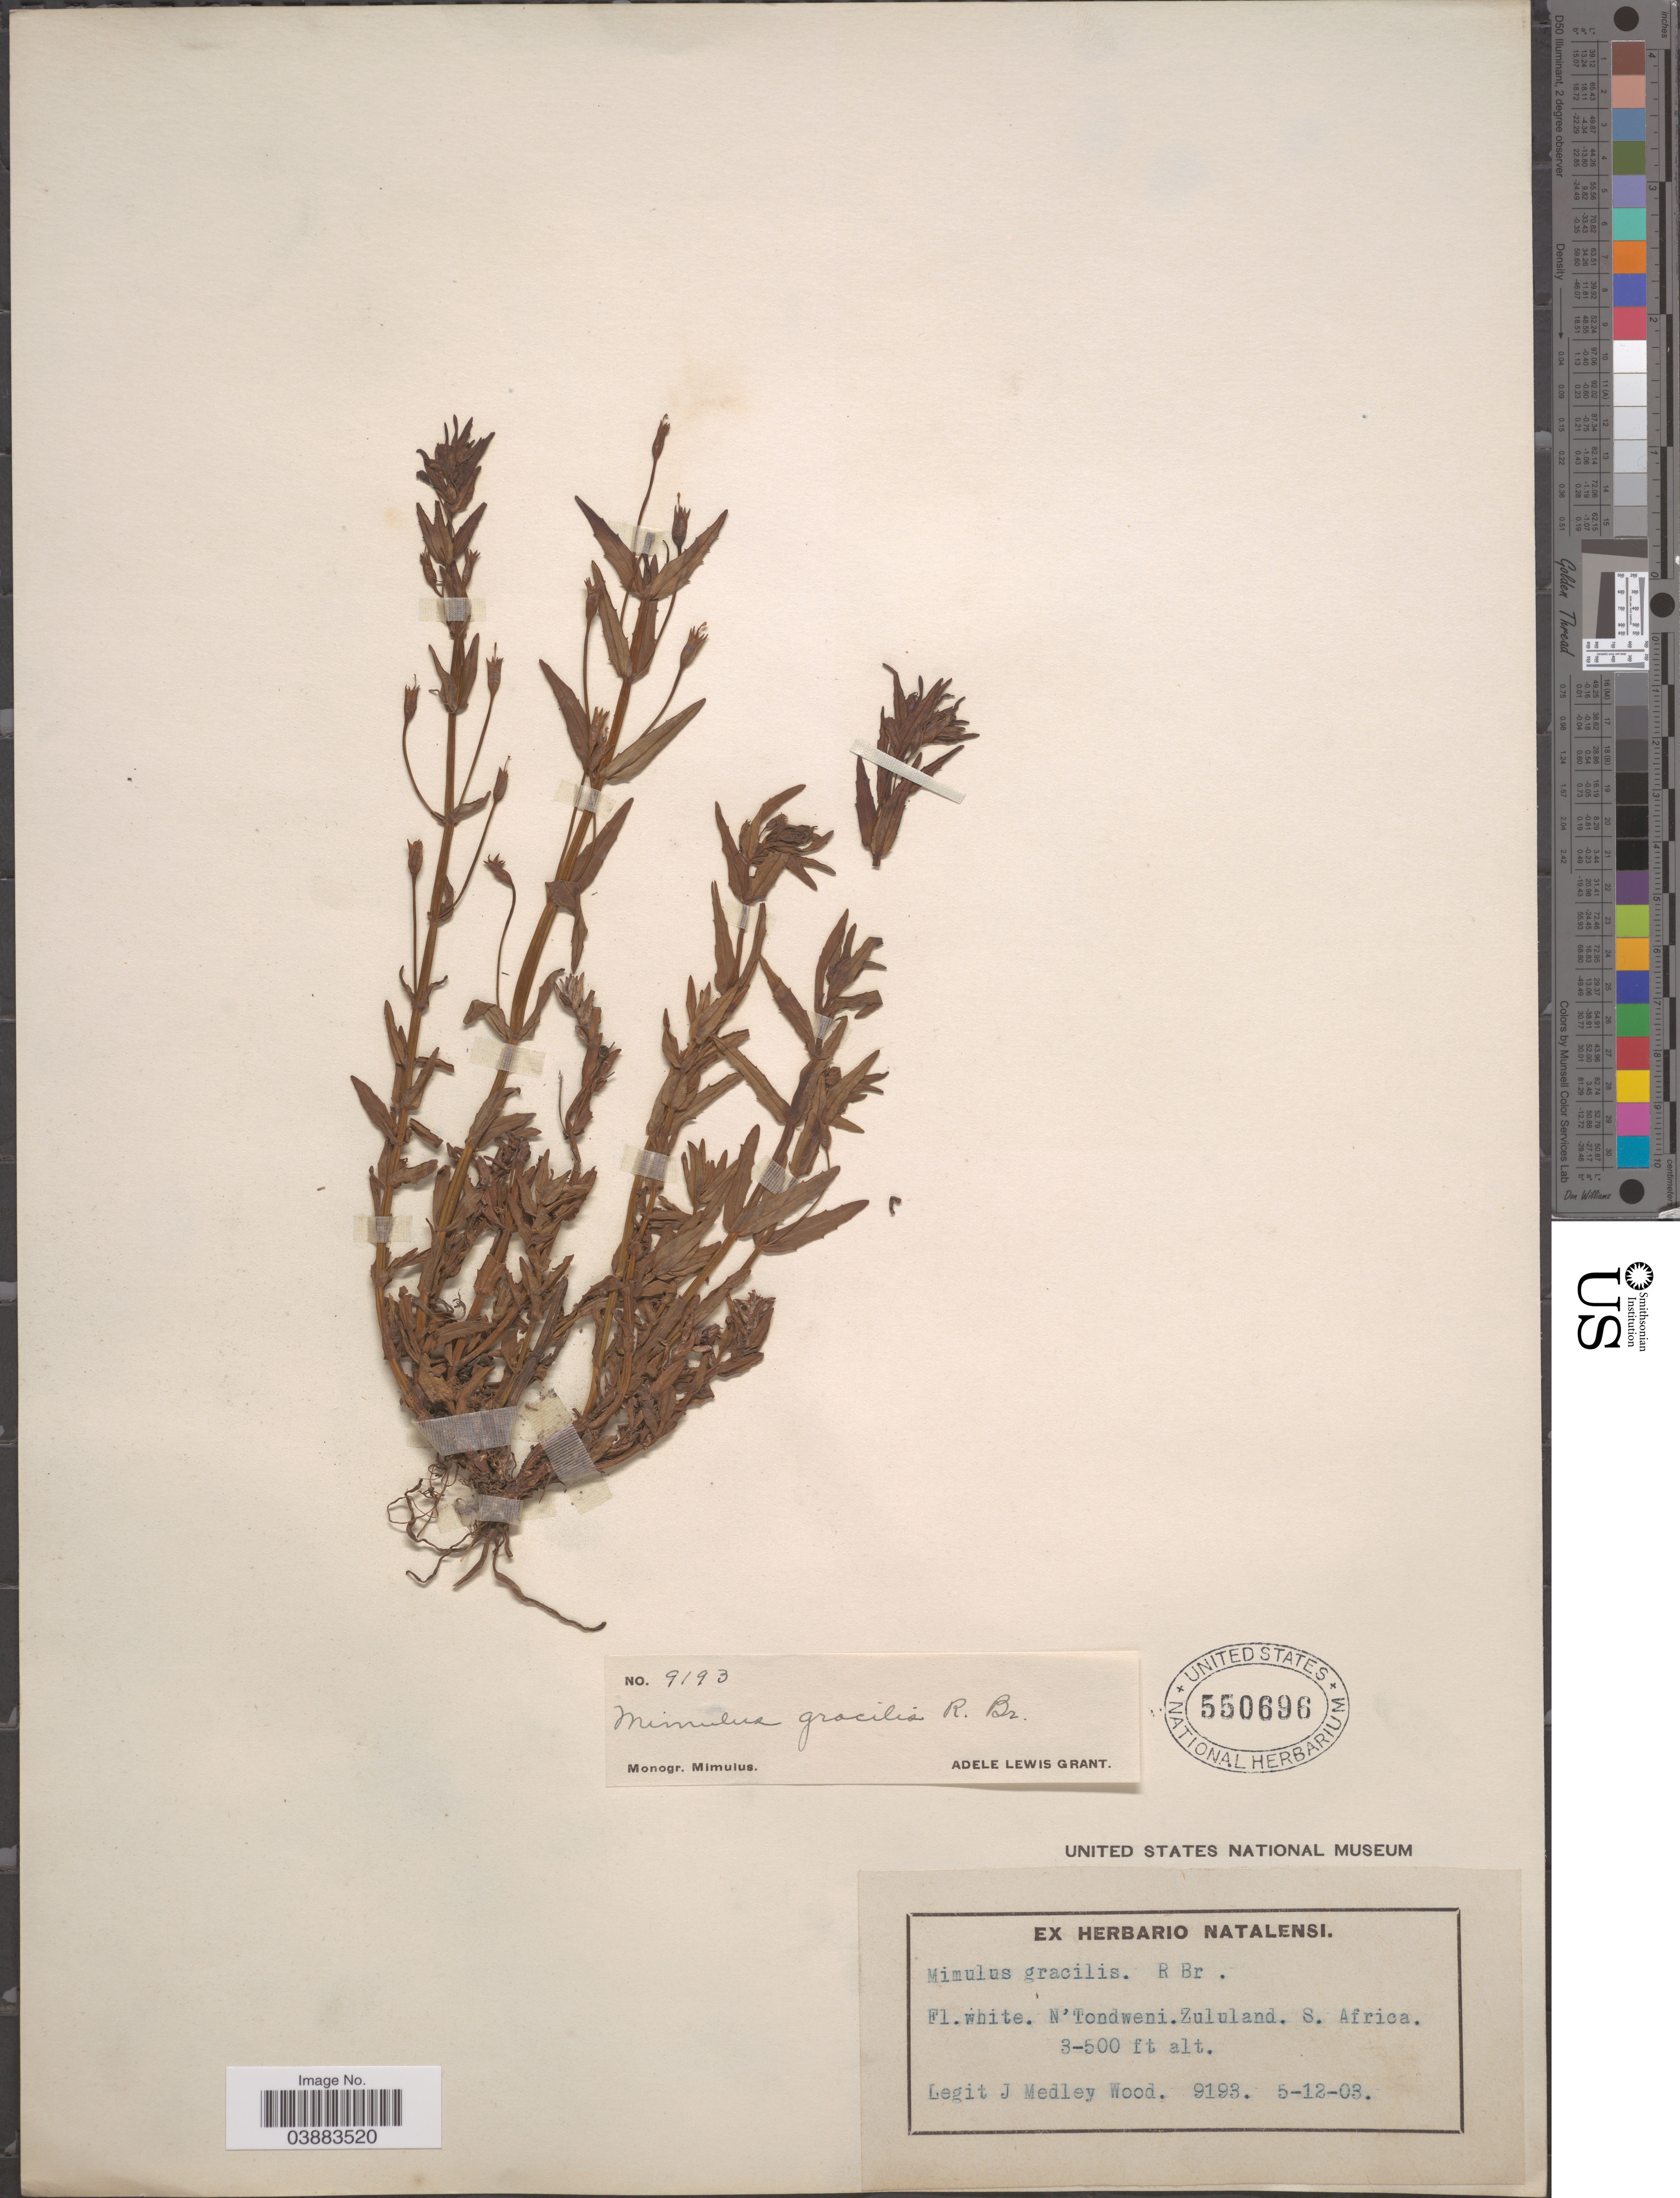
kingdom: Plantae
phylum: Tracheophyta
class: Magnoliopsida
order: Lamiales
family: Phrymaceae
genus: Mimulus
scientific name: Mimulus gracilis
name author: R. Br.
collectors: J. Medley Wood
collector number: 9193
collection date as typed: Transcribed d/m/y: 5/12/3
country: South Africa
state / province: KwaZulu-Natal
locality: N'Tondweni. Zululand. S. Africa.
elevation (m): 91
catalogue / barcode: US 550696